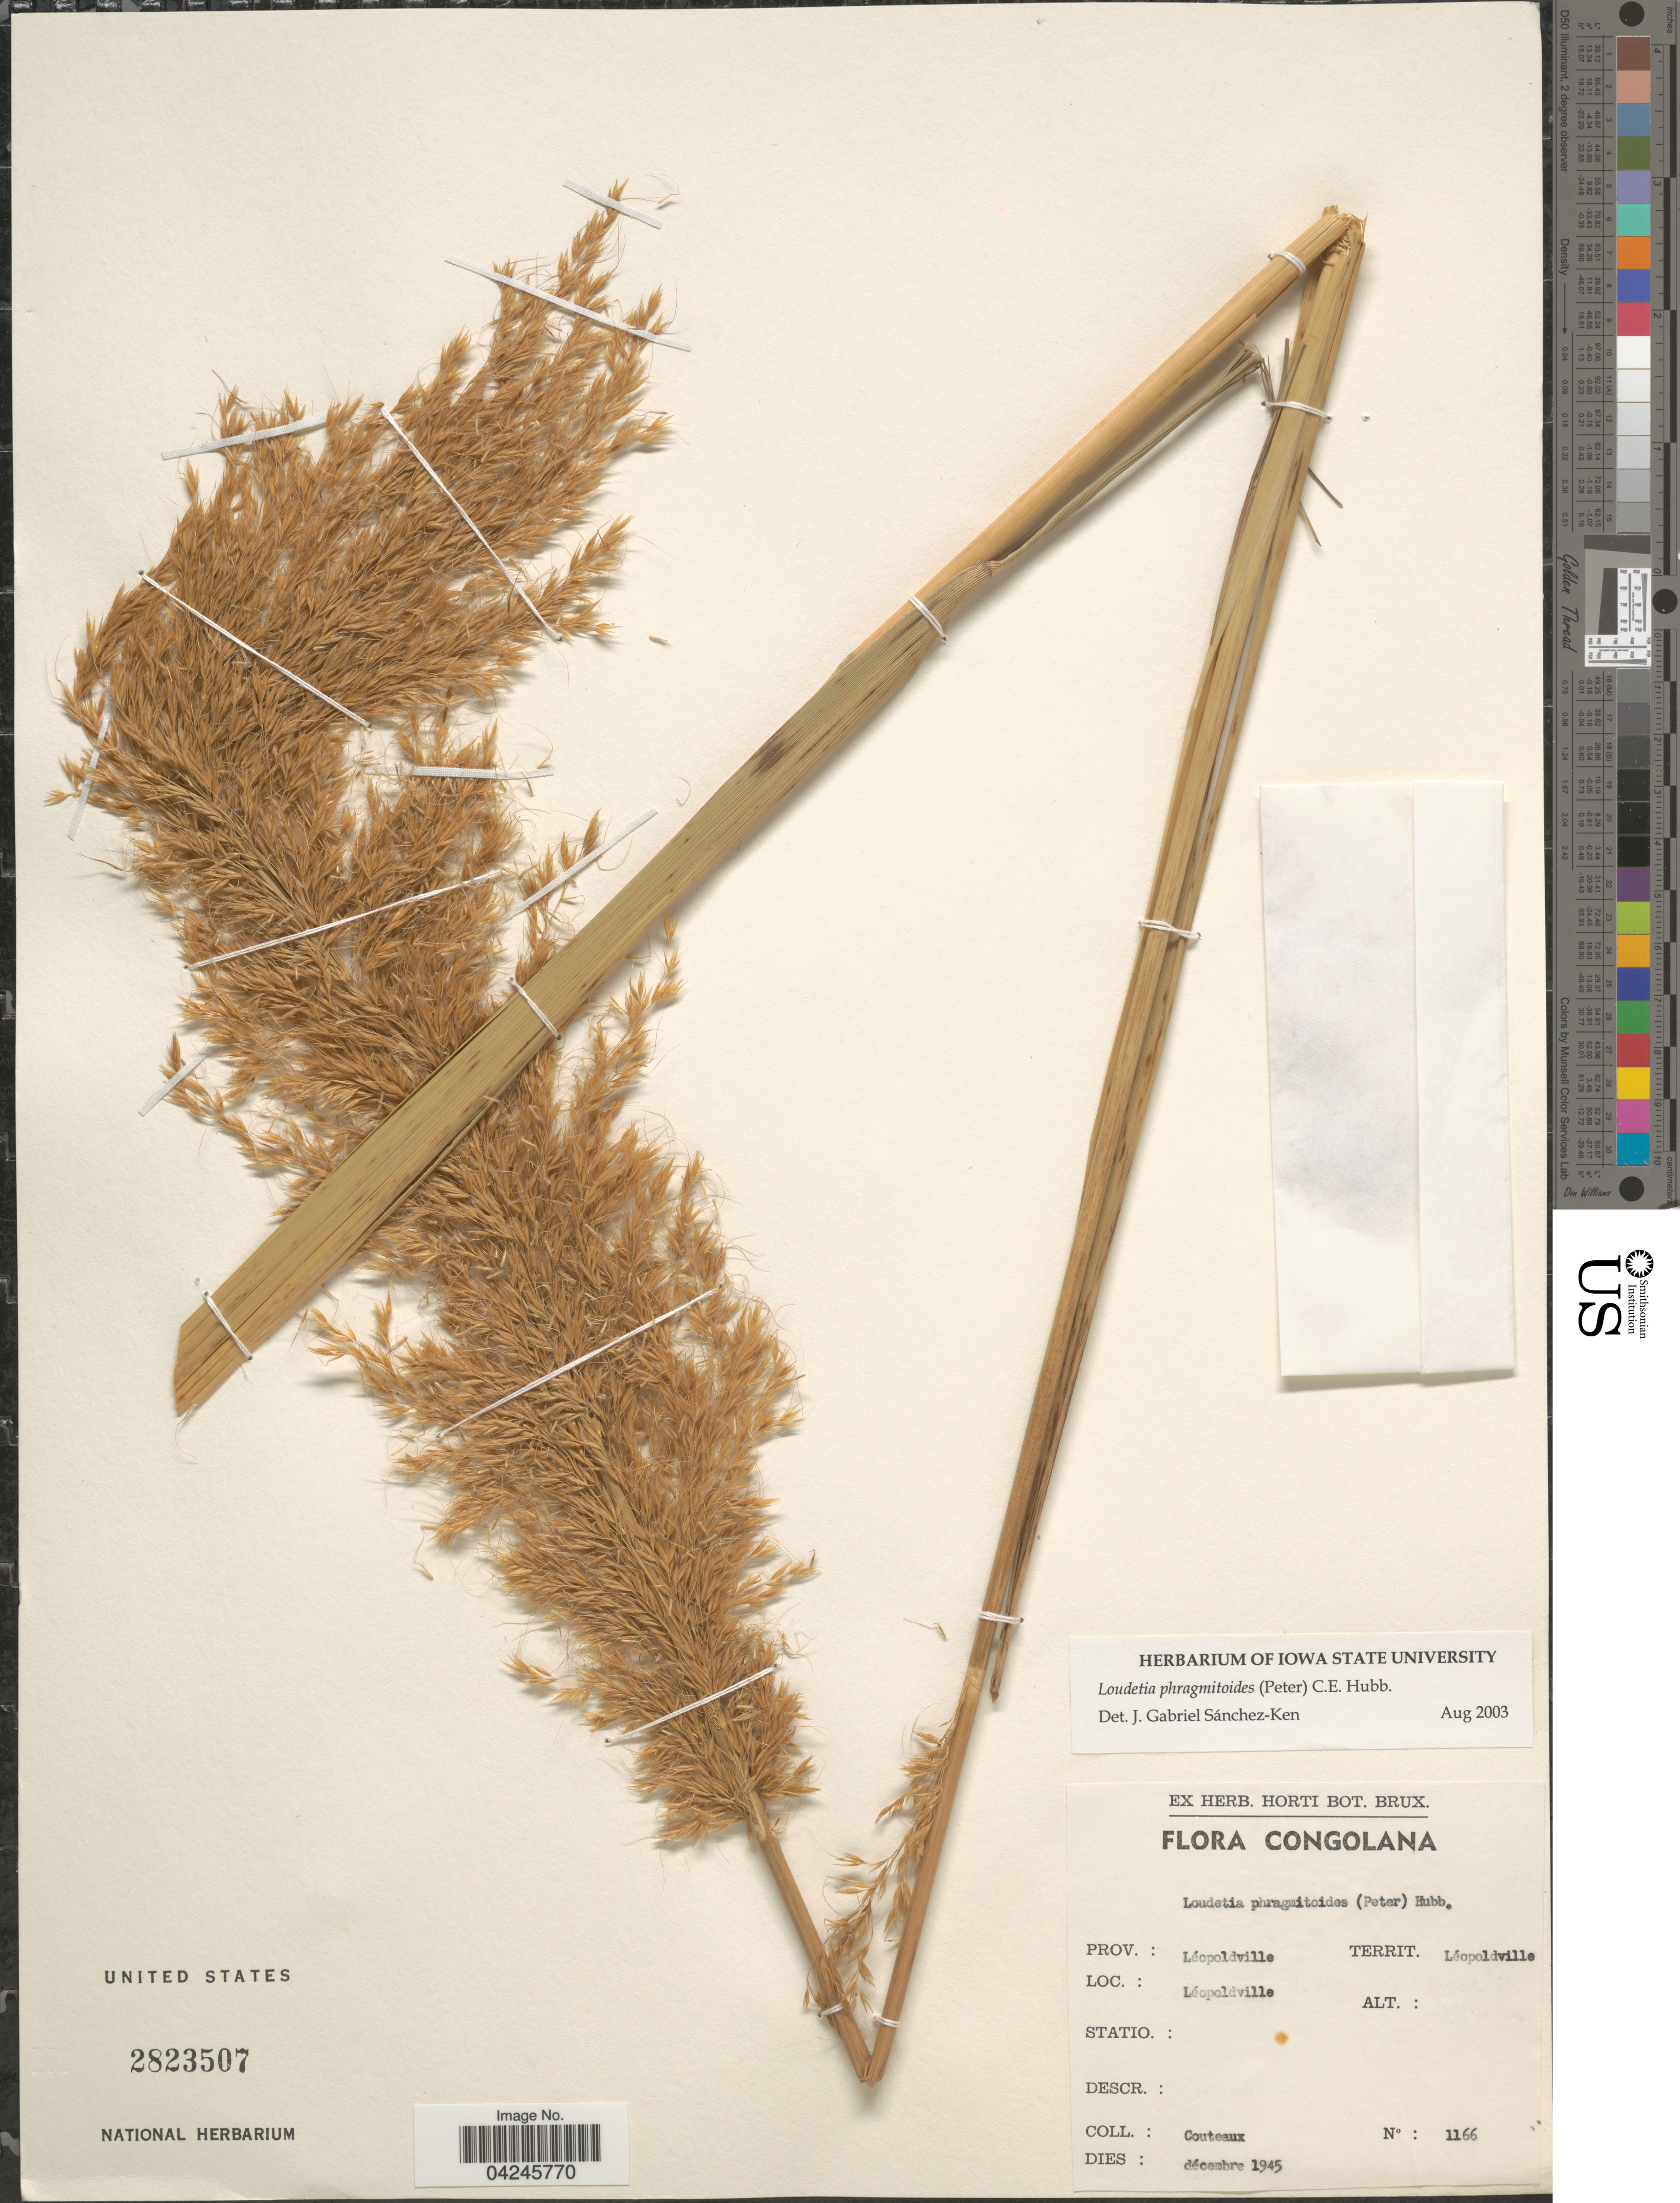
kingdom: Plantae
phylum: Tracheophyta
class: Liliopsida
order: Poales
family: Poaceae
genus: Loudetia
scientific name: Loudetia phragmitoides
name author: (Peter) C.E. Hubb.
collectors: -. Couteaux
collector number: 1166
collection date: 1945-12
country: Congo, Republic of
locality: Congolana. Prov.: Léopoldville. Territ. Léopoldville. Léopoldville.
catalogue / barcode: US 2823507